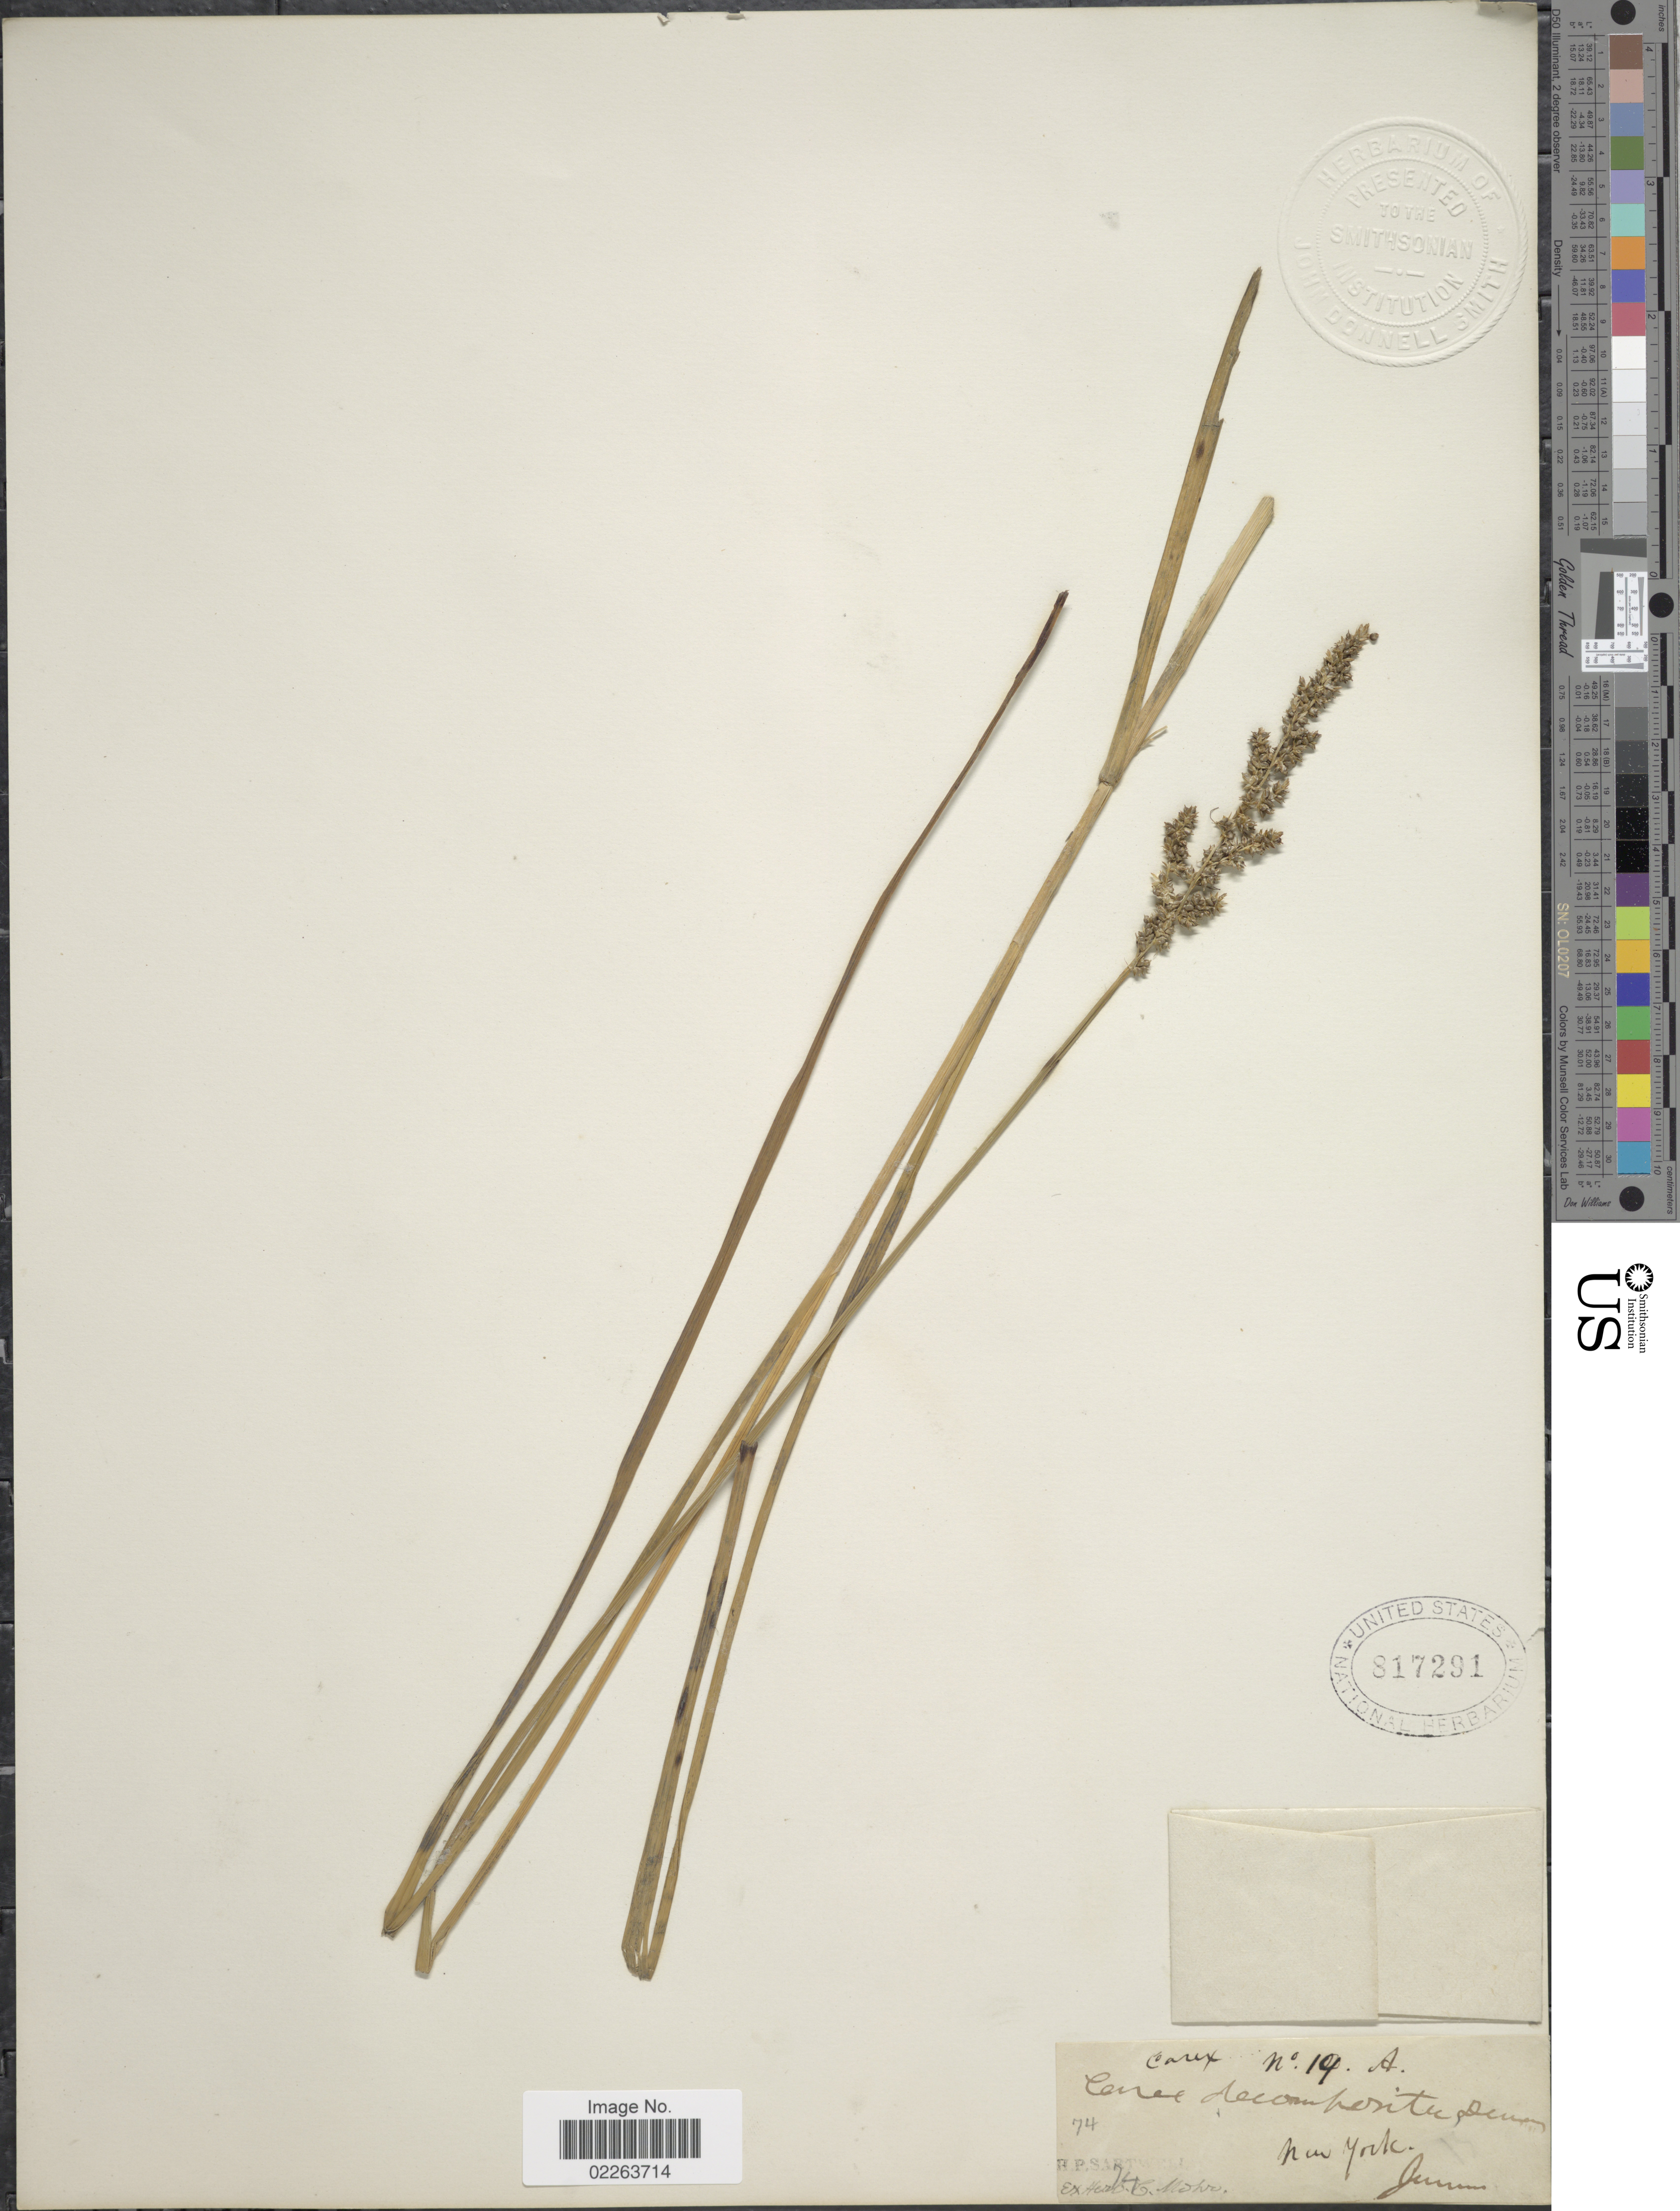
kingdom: Plantae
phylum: Tracheophyta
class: Liliopsida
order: Poales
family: Cyperaceae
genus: Carex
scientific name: Carex decomposita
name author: Muhl.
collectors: H. P. Sartwell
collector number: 74/14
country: United States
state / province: New York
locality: Junius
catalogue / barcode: US 817291